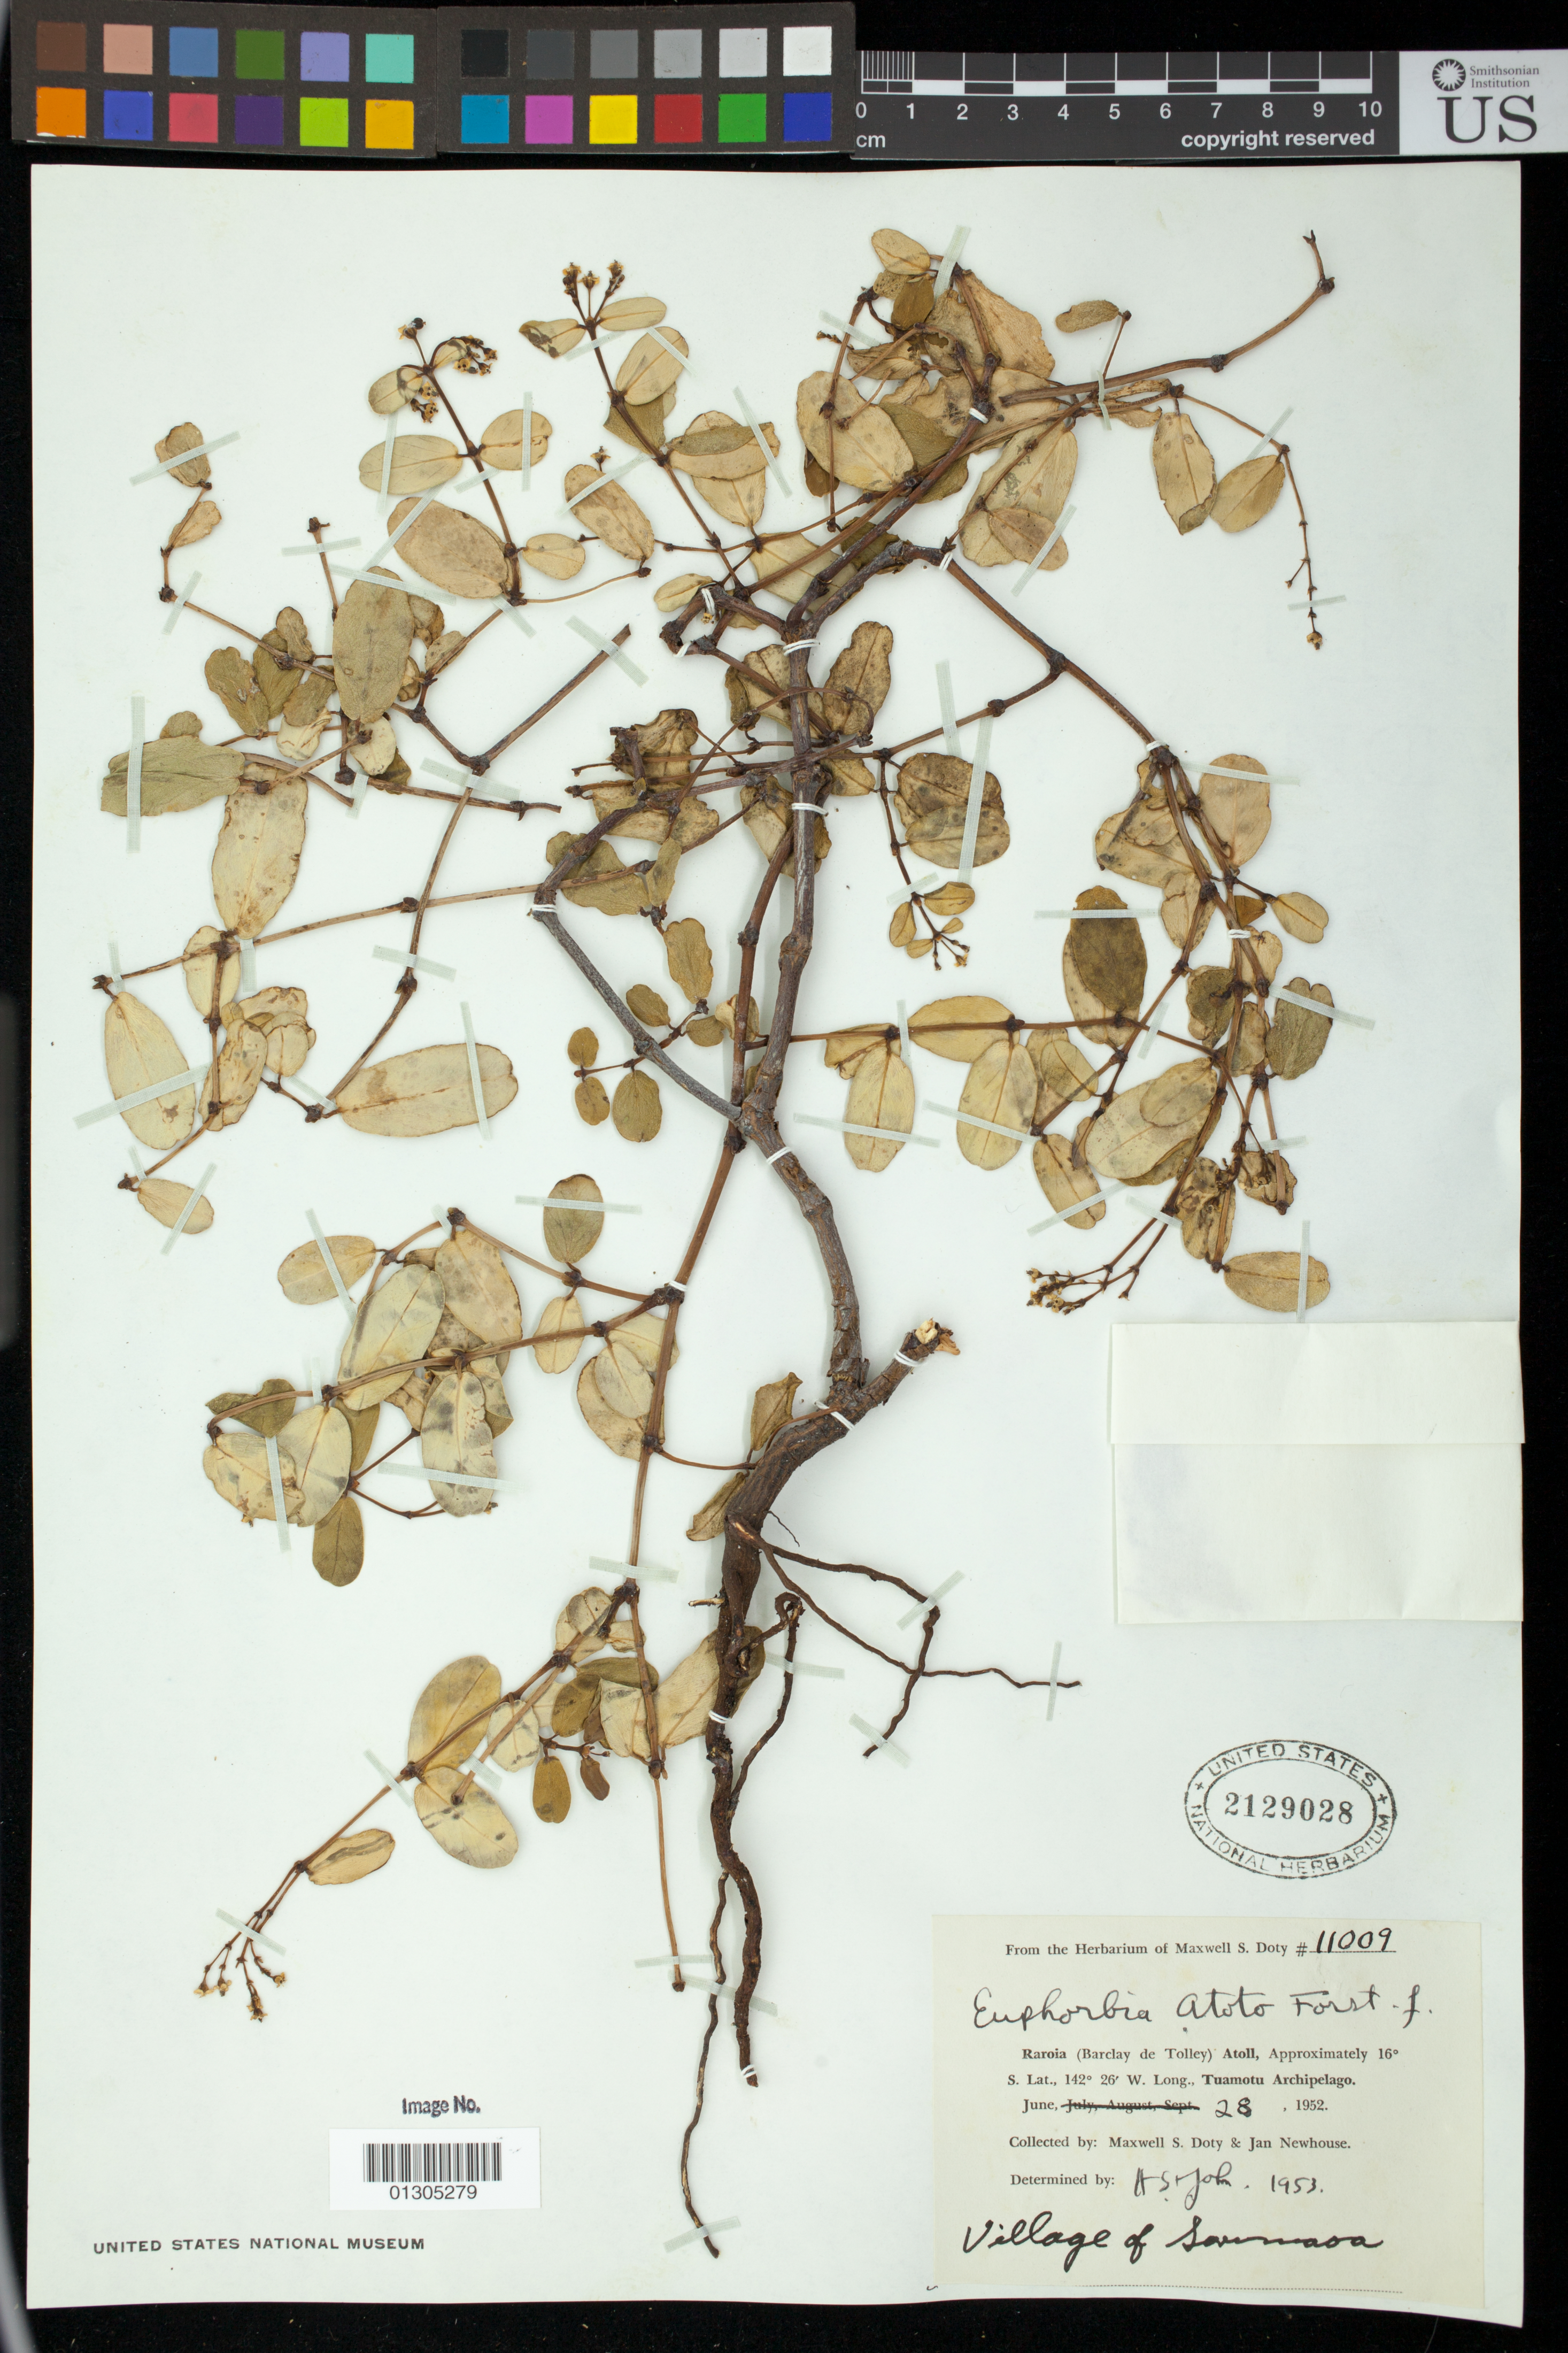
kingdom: Plantae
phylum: Tracheophyta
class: Magnoliopsida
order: Malpighiales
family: Euphorbiaceae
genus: Euphorbia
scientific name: Euphorbia atoto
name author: G. Forst.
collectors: M. S. Doty & W. J. Newhouse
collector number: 11009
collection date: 1952-06-28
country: French Polynesia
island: Raroia [Barclay de Tolley] Atoll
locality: Raroia (Barclay de Tolley) Atoll, Tuamotu Archipelago, Village of Garumaoa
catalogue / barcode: US 2129028